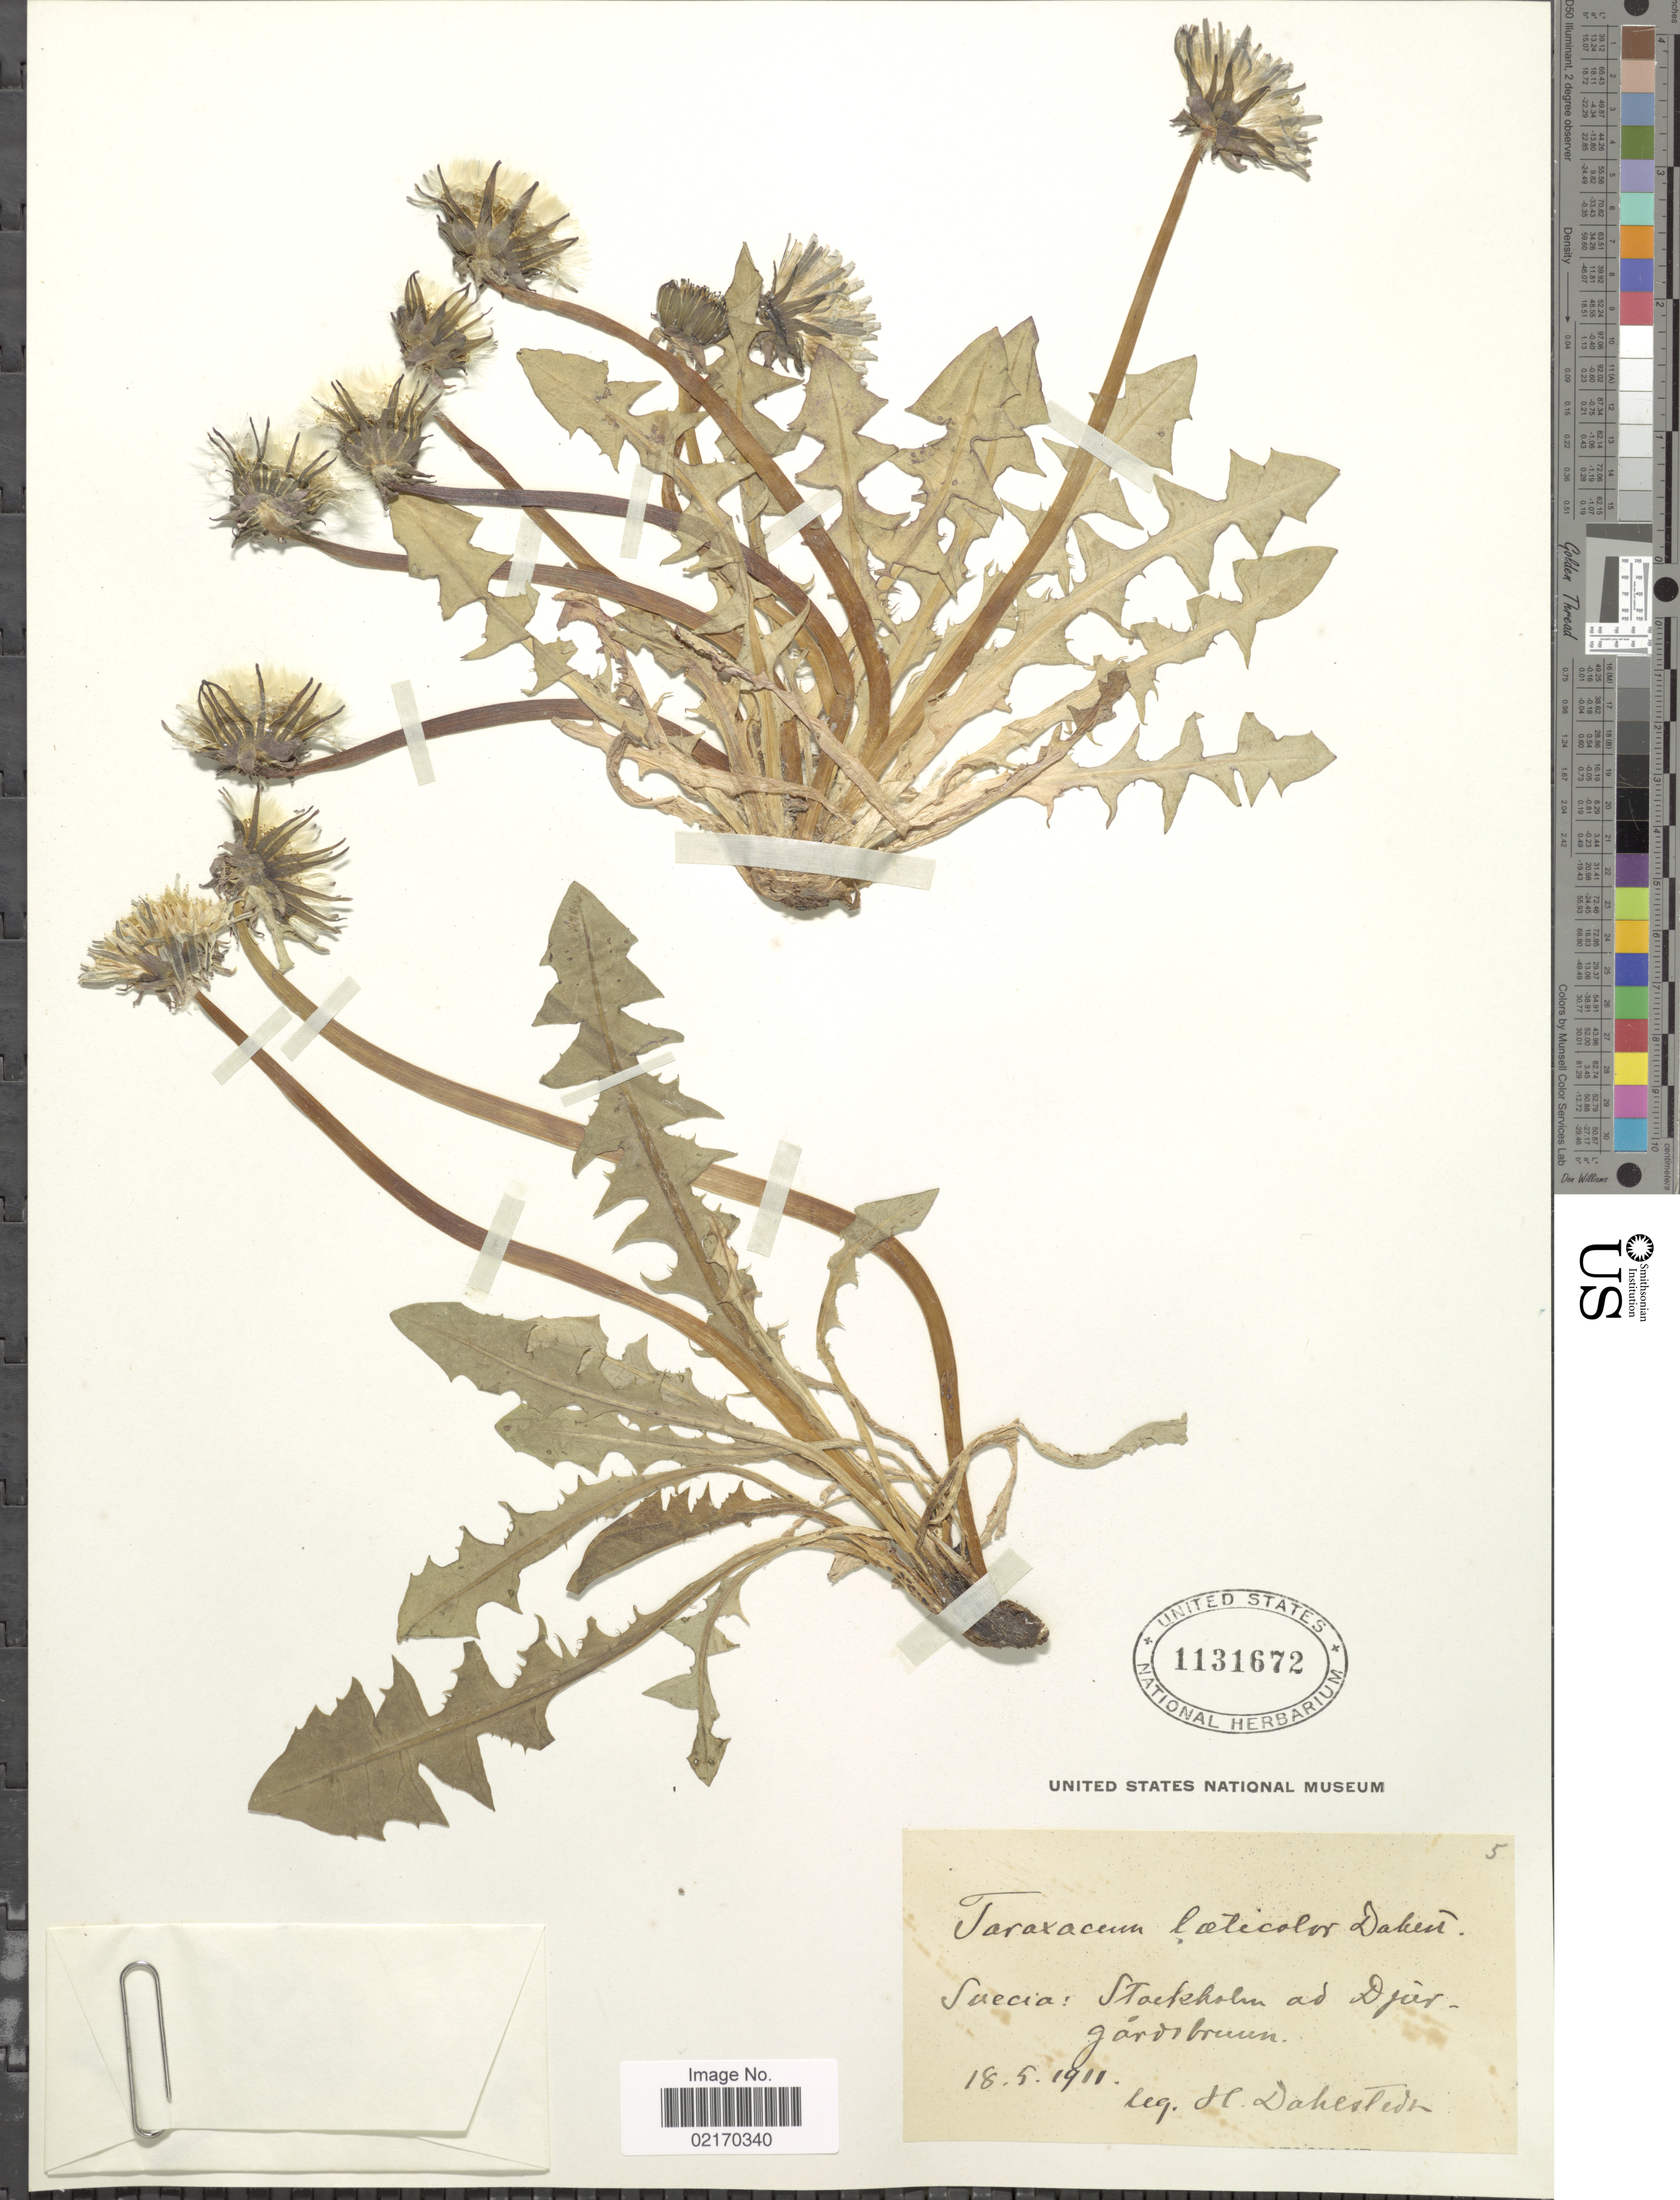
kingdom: Plantae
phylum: Tracheophyta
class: Magnoliopsida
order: Asterales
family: Asteraceae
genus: Taraxacum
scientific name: Taraxacum sp.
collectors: H. G. Dahlstedt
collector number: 5?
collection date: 1911-05-18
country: Sweden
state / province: Stockholm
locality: Suecica, Stockholm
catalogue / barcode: US 1131672